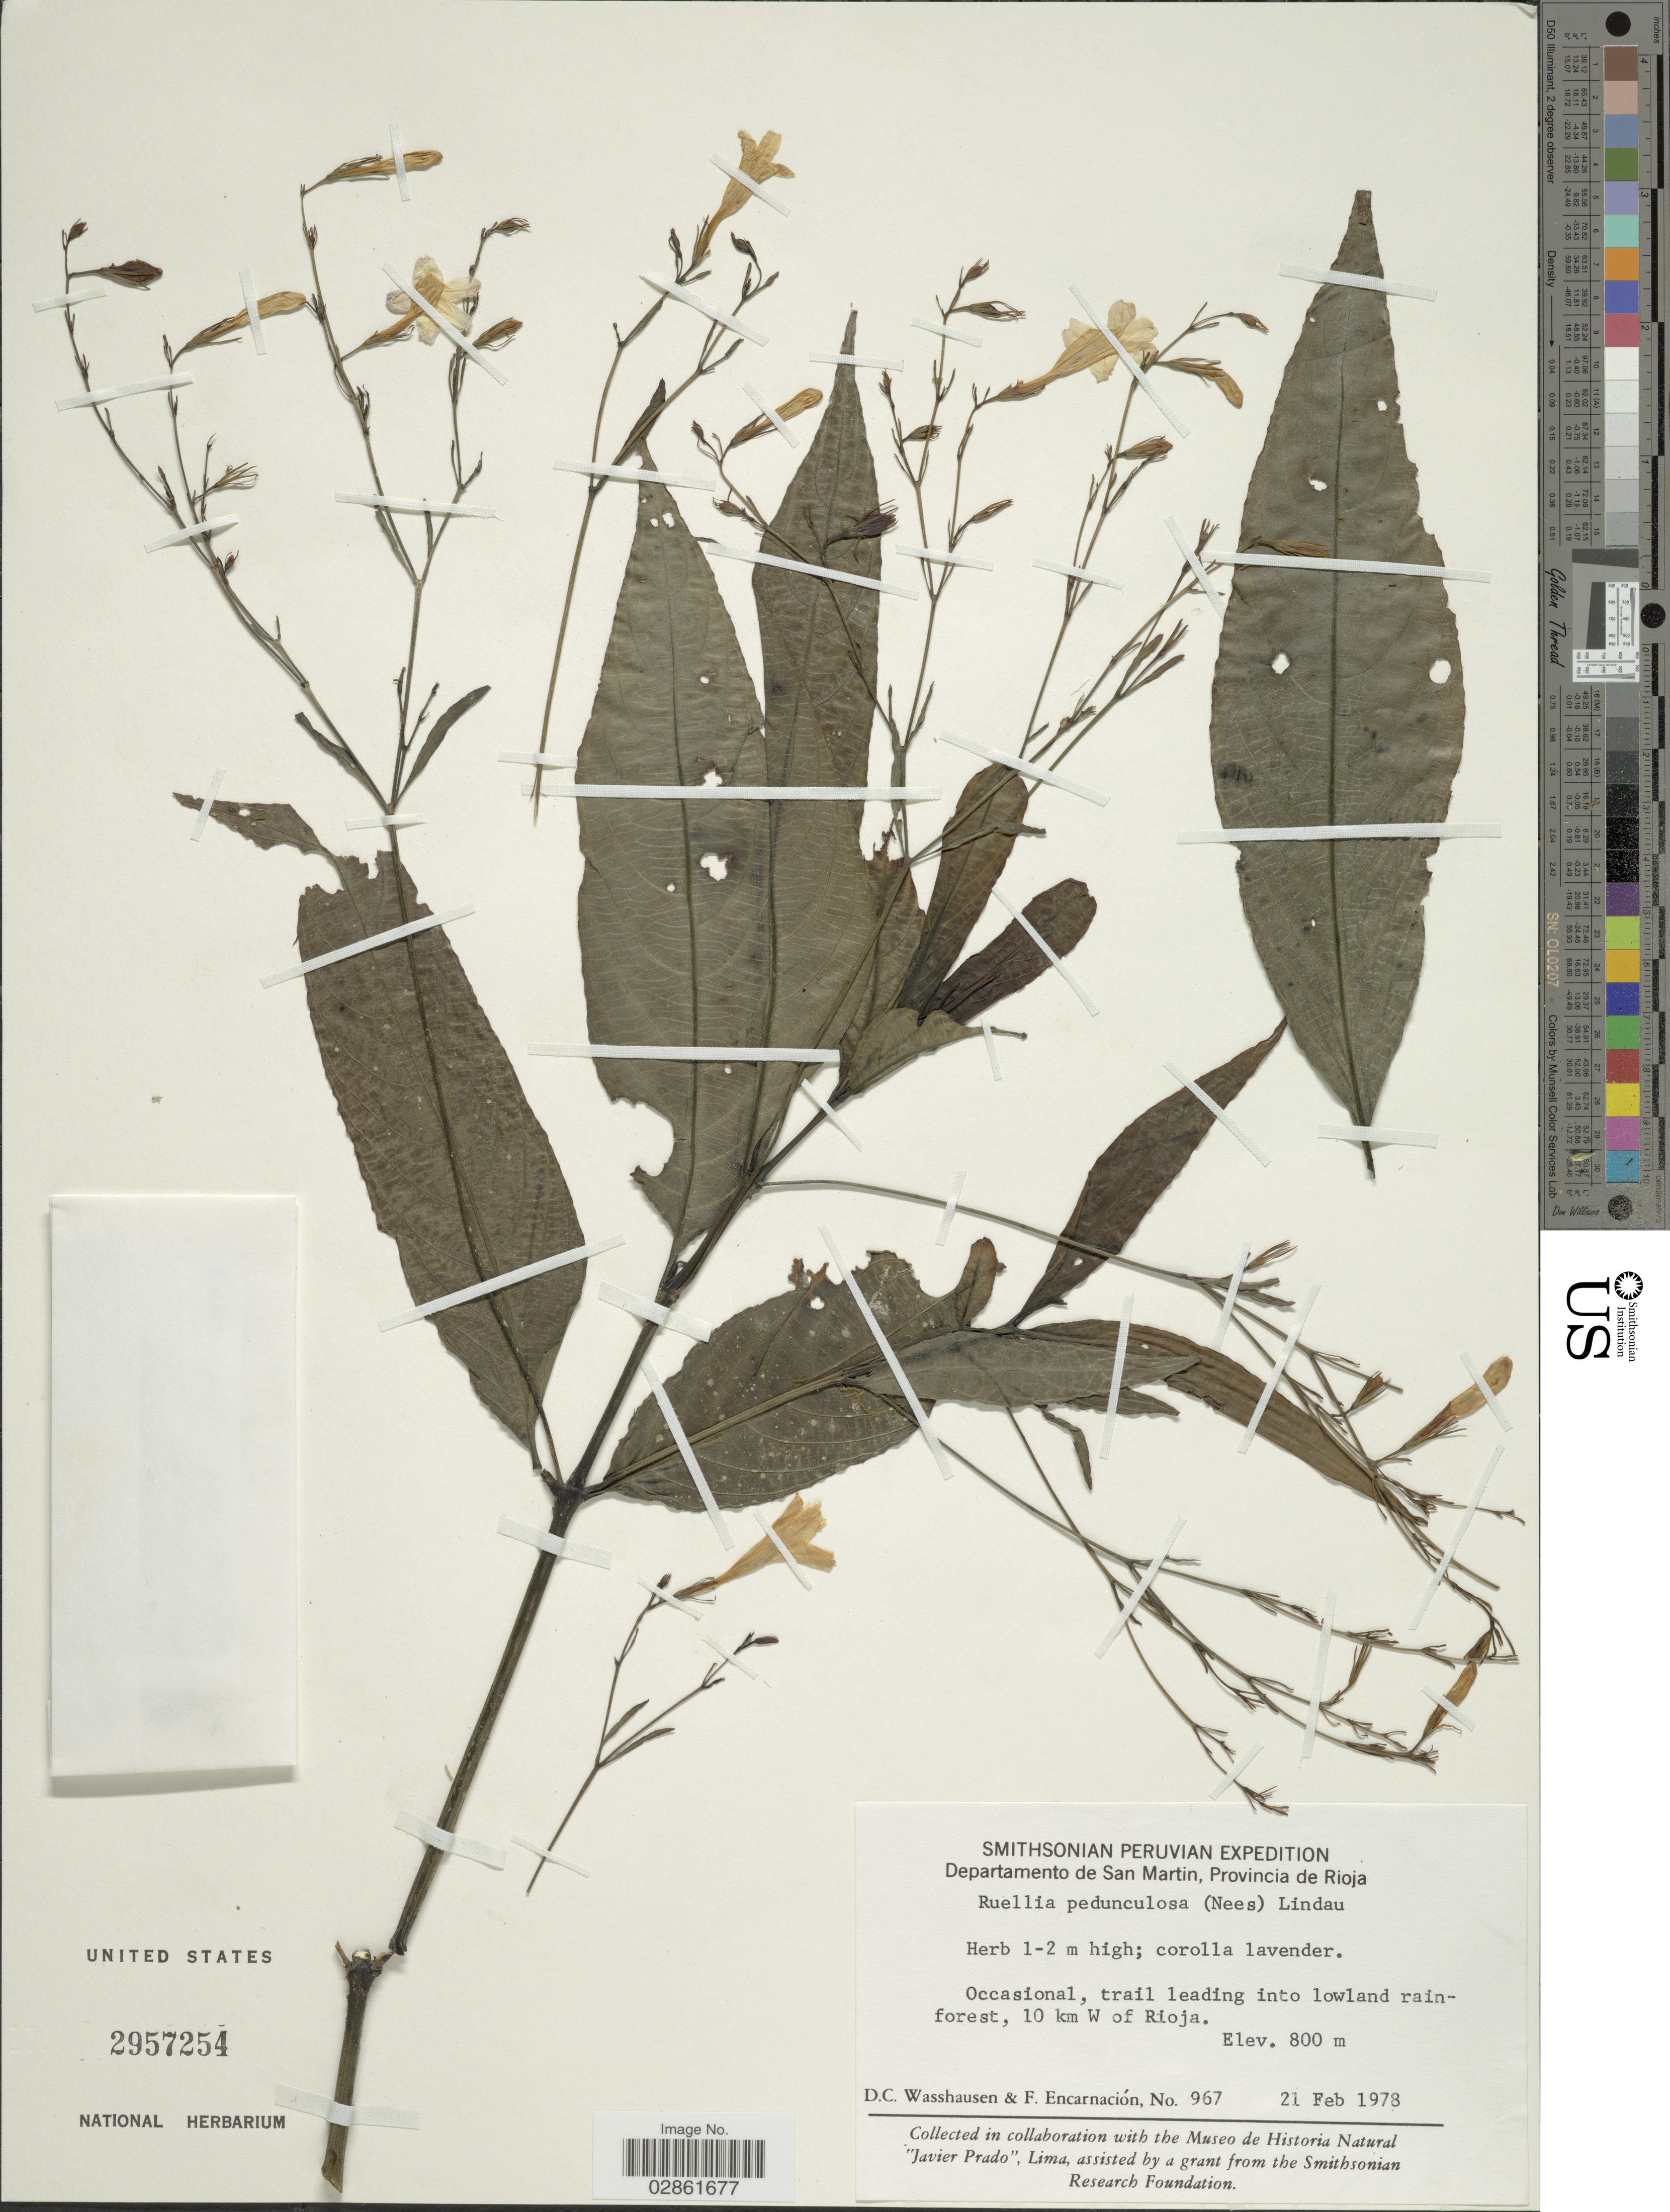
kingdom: Plantae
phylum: Tracheophyta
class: Magnoliopsida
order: Lamiales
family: Acanthaceae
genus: Ruellia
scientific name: Ruellia pedunculosa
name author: (Nees) B.D. Jacks. & Hook. f.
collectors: D. C. Wasshausen & F. Encarnación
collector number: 967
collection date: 1978-02-21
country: Peru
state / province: San Martín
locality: Departamento de San Martin, Provincia de Rioja. 10 km W of Rioja.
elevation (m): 800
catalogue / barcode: US 2957254